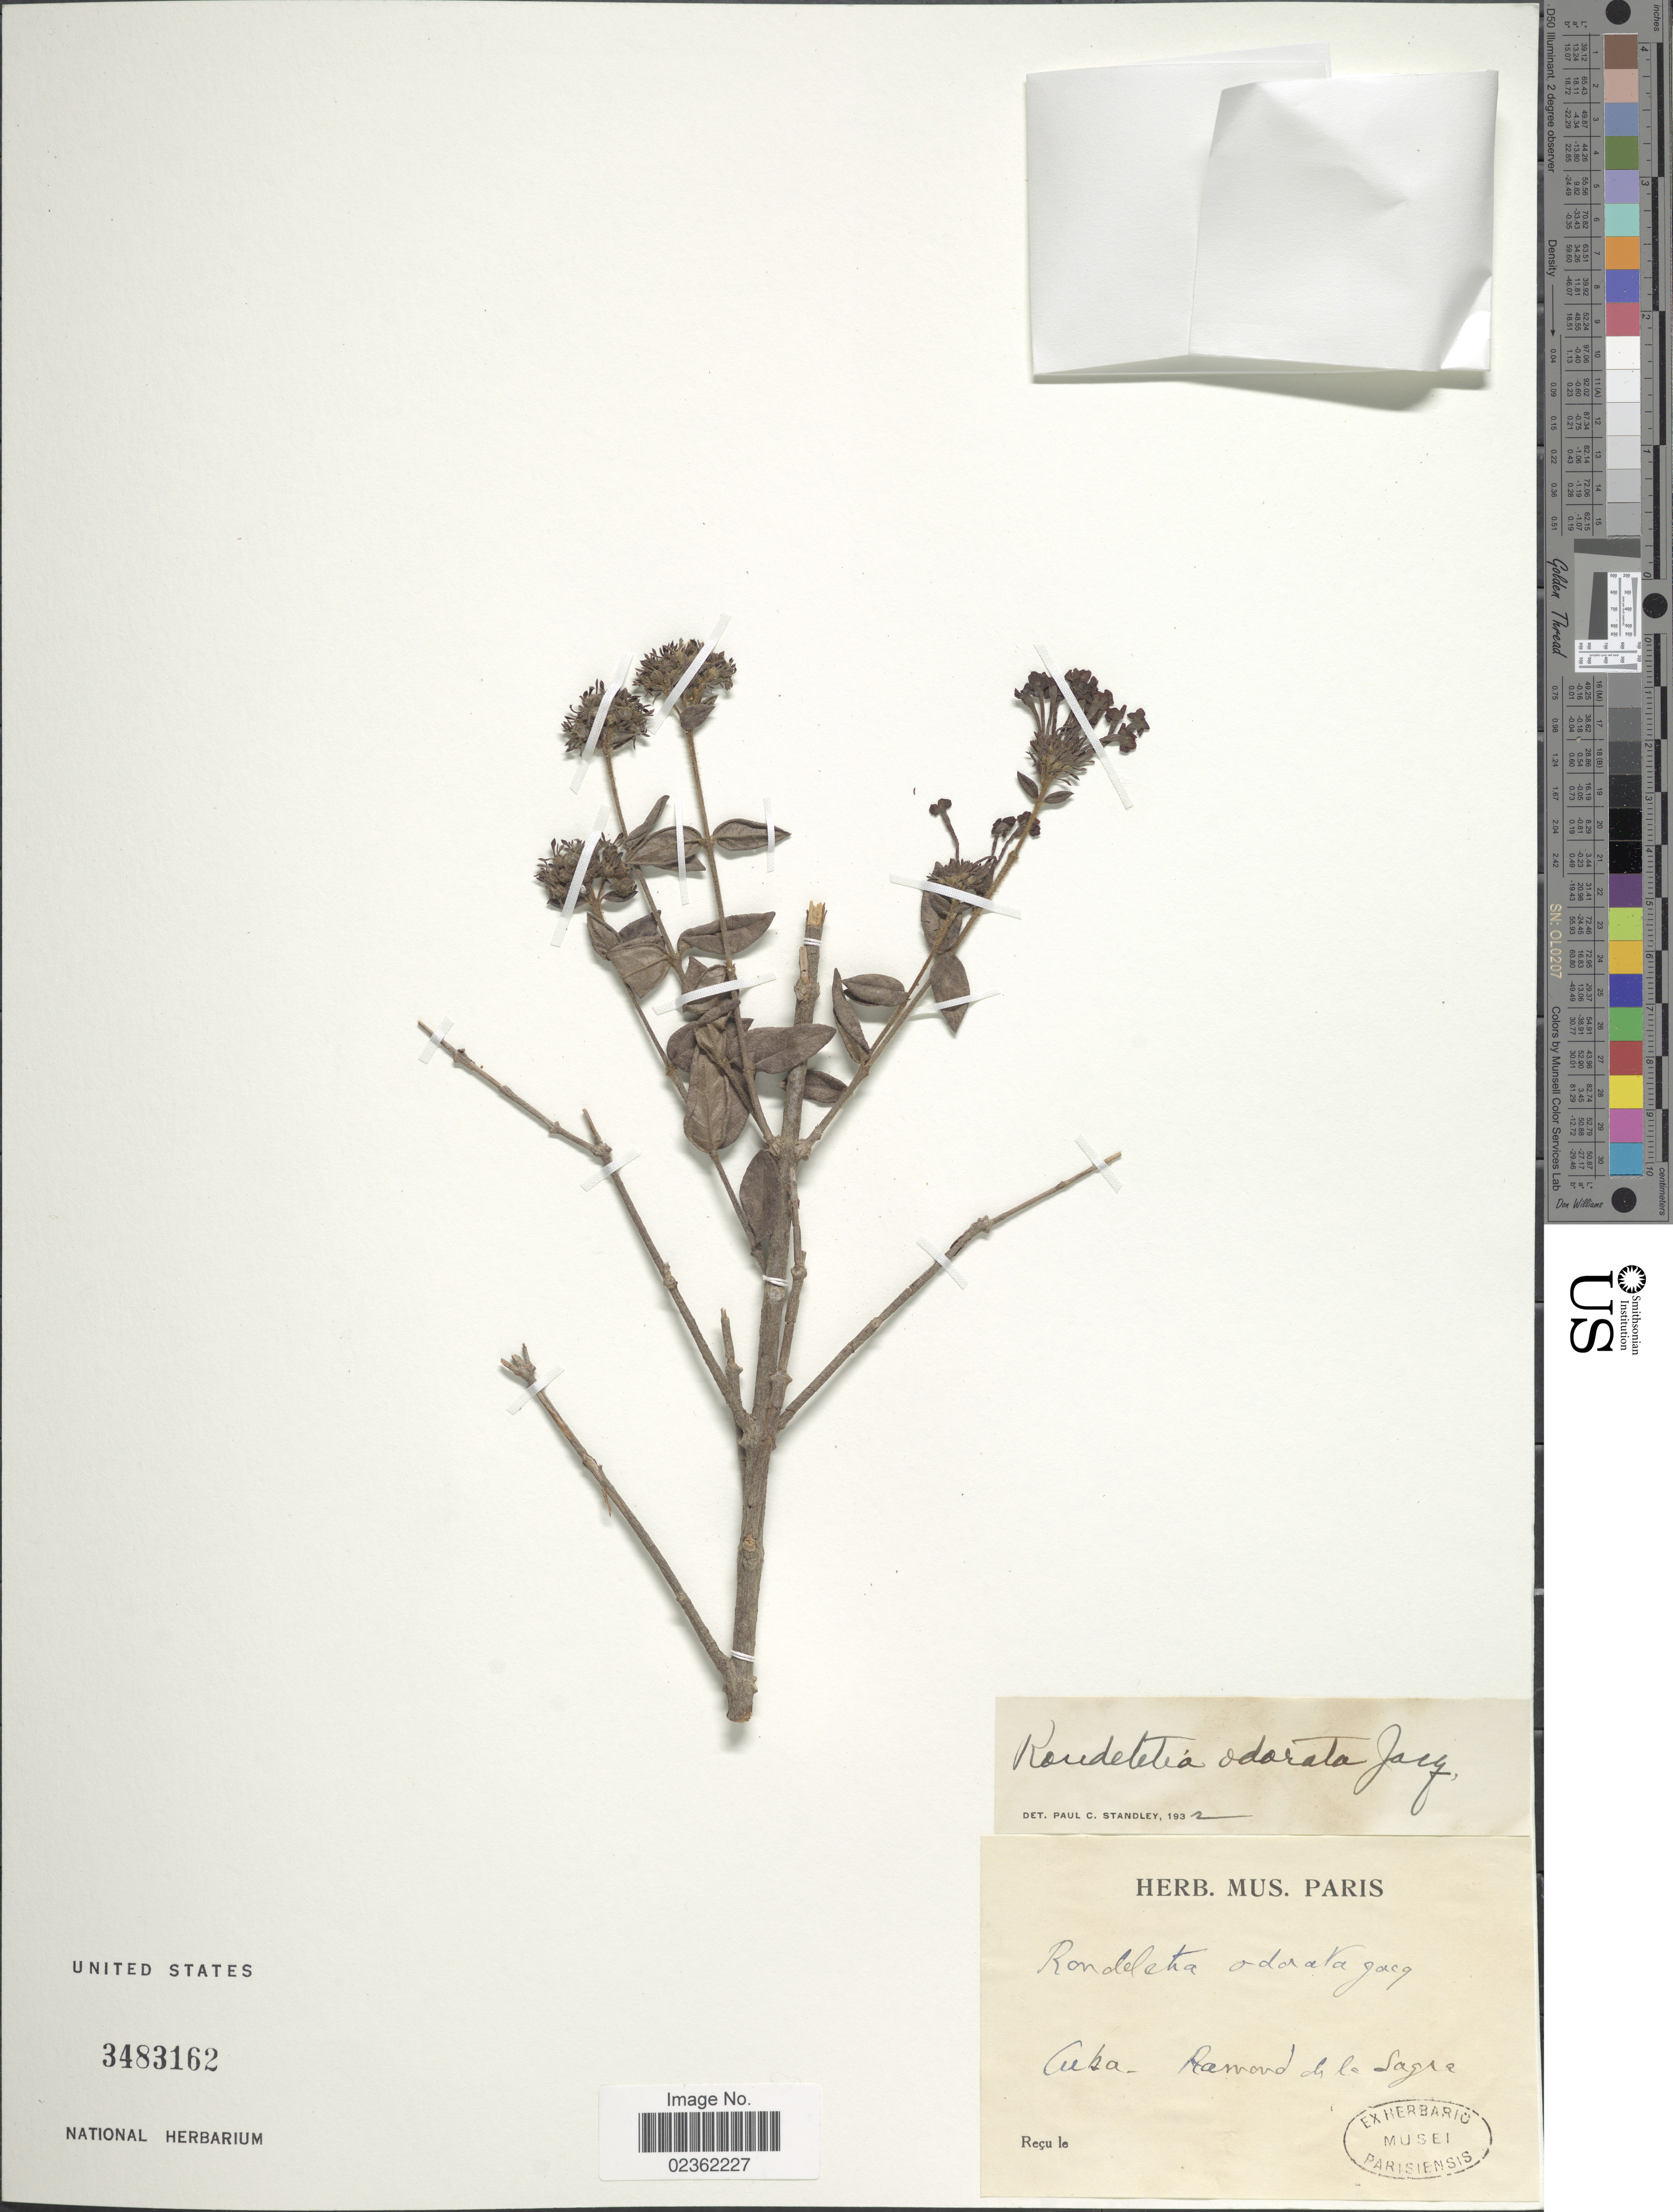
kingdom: Plantae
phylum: Tracheophyta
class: Magnoliopsida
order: Gentianales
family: Rubiaceae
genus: Rondeletia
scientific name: Rondeletia odorata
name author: Jacq.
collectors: ex herb. Mus. Paris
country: Cuba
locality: Ramond de la Sagre [interpreted]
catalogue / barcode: US 3483162